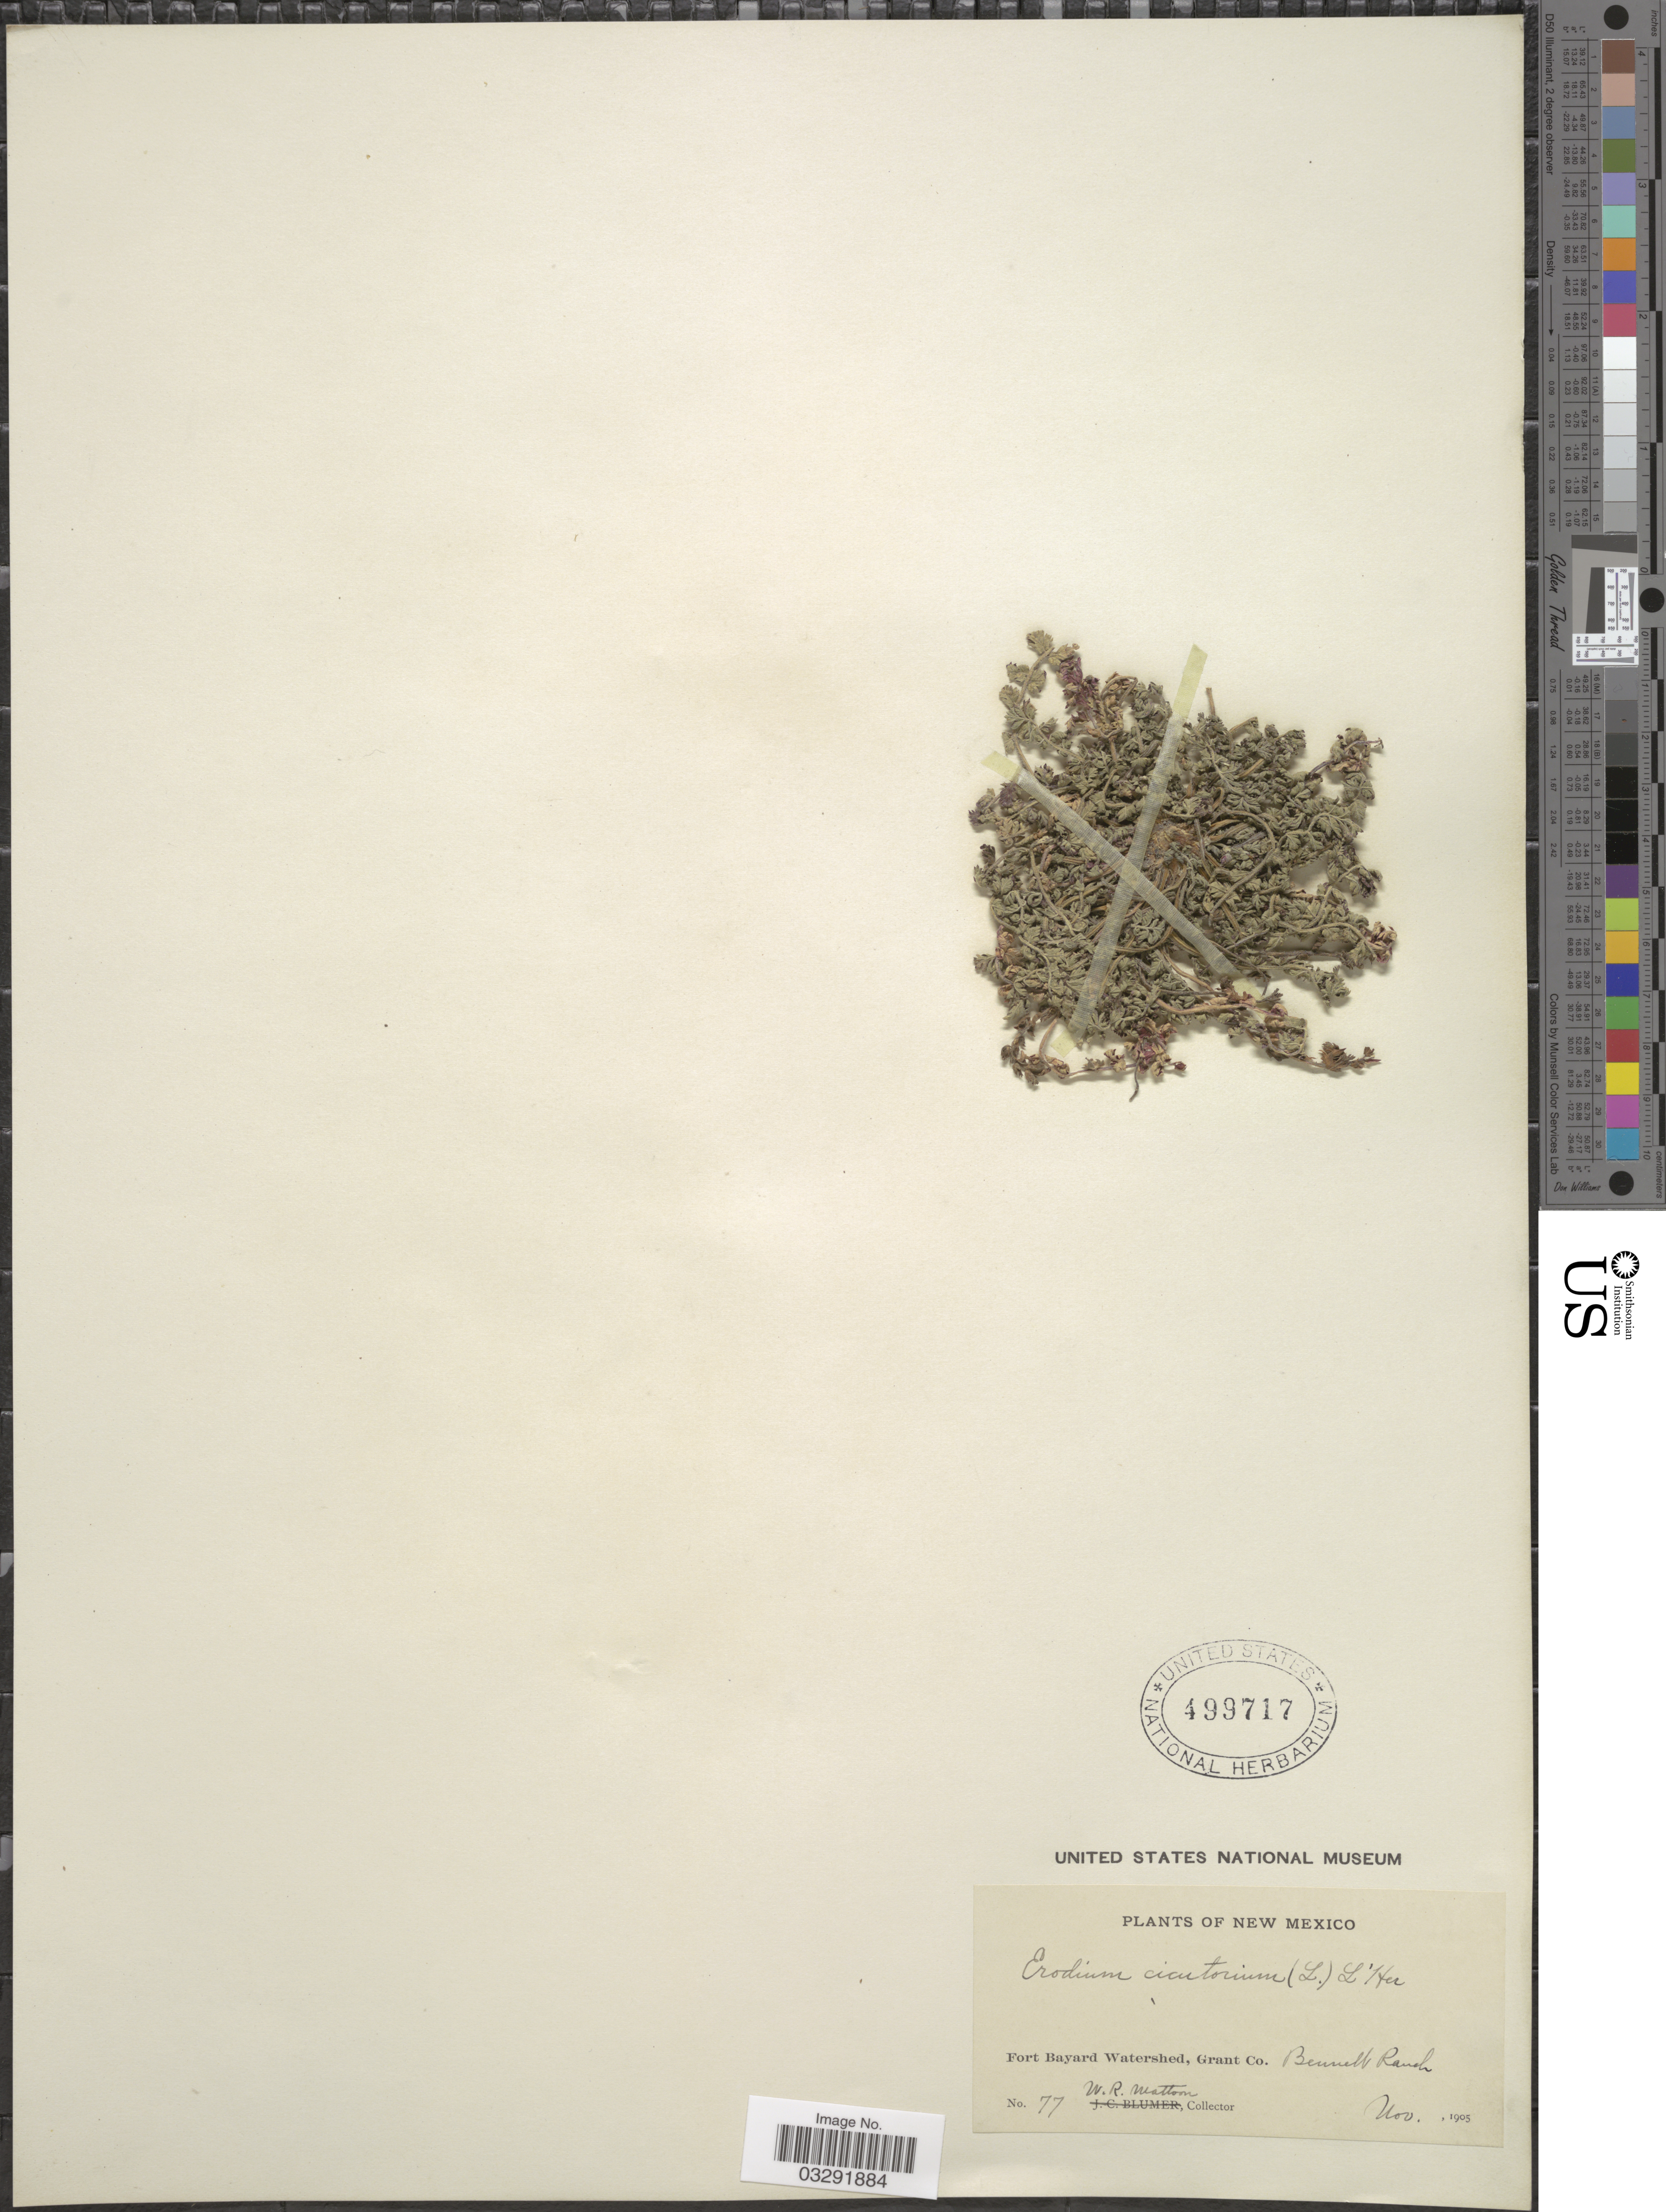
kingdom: Plantae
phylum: Tracheophyta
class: Magnoliopsida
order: Geraniales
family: Geraniaceae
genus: Erodium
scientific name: Erodium cicutarium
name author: (L.) L'Hér.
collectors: W. R. Watson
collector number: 77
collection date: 1905-11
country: United States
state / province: New Mexico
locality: Fort Bayard Watershed, Grant Co. Bennell Ranch.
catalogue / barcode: US 499717